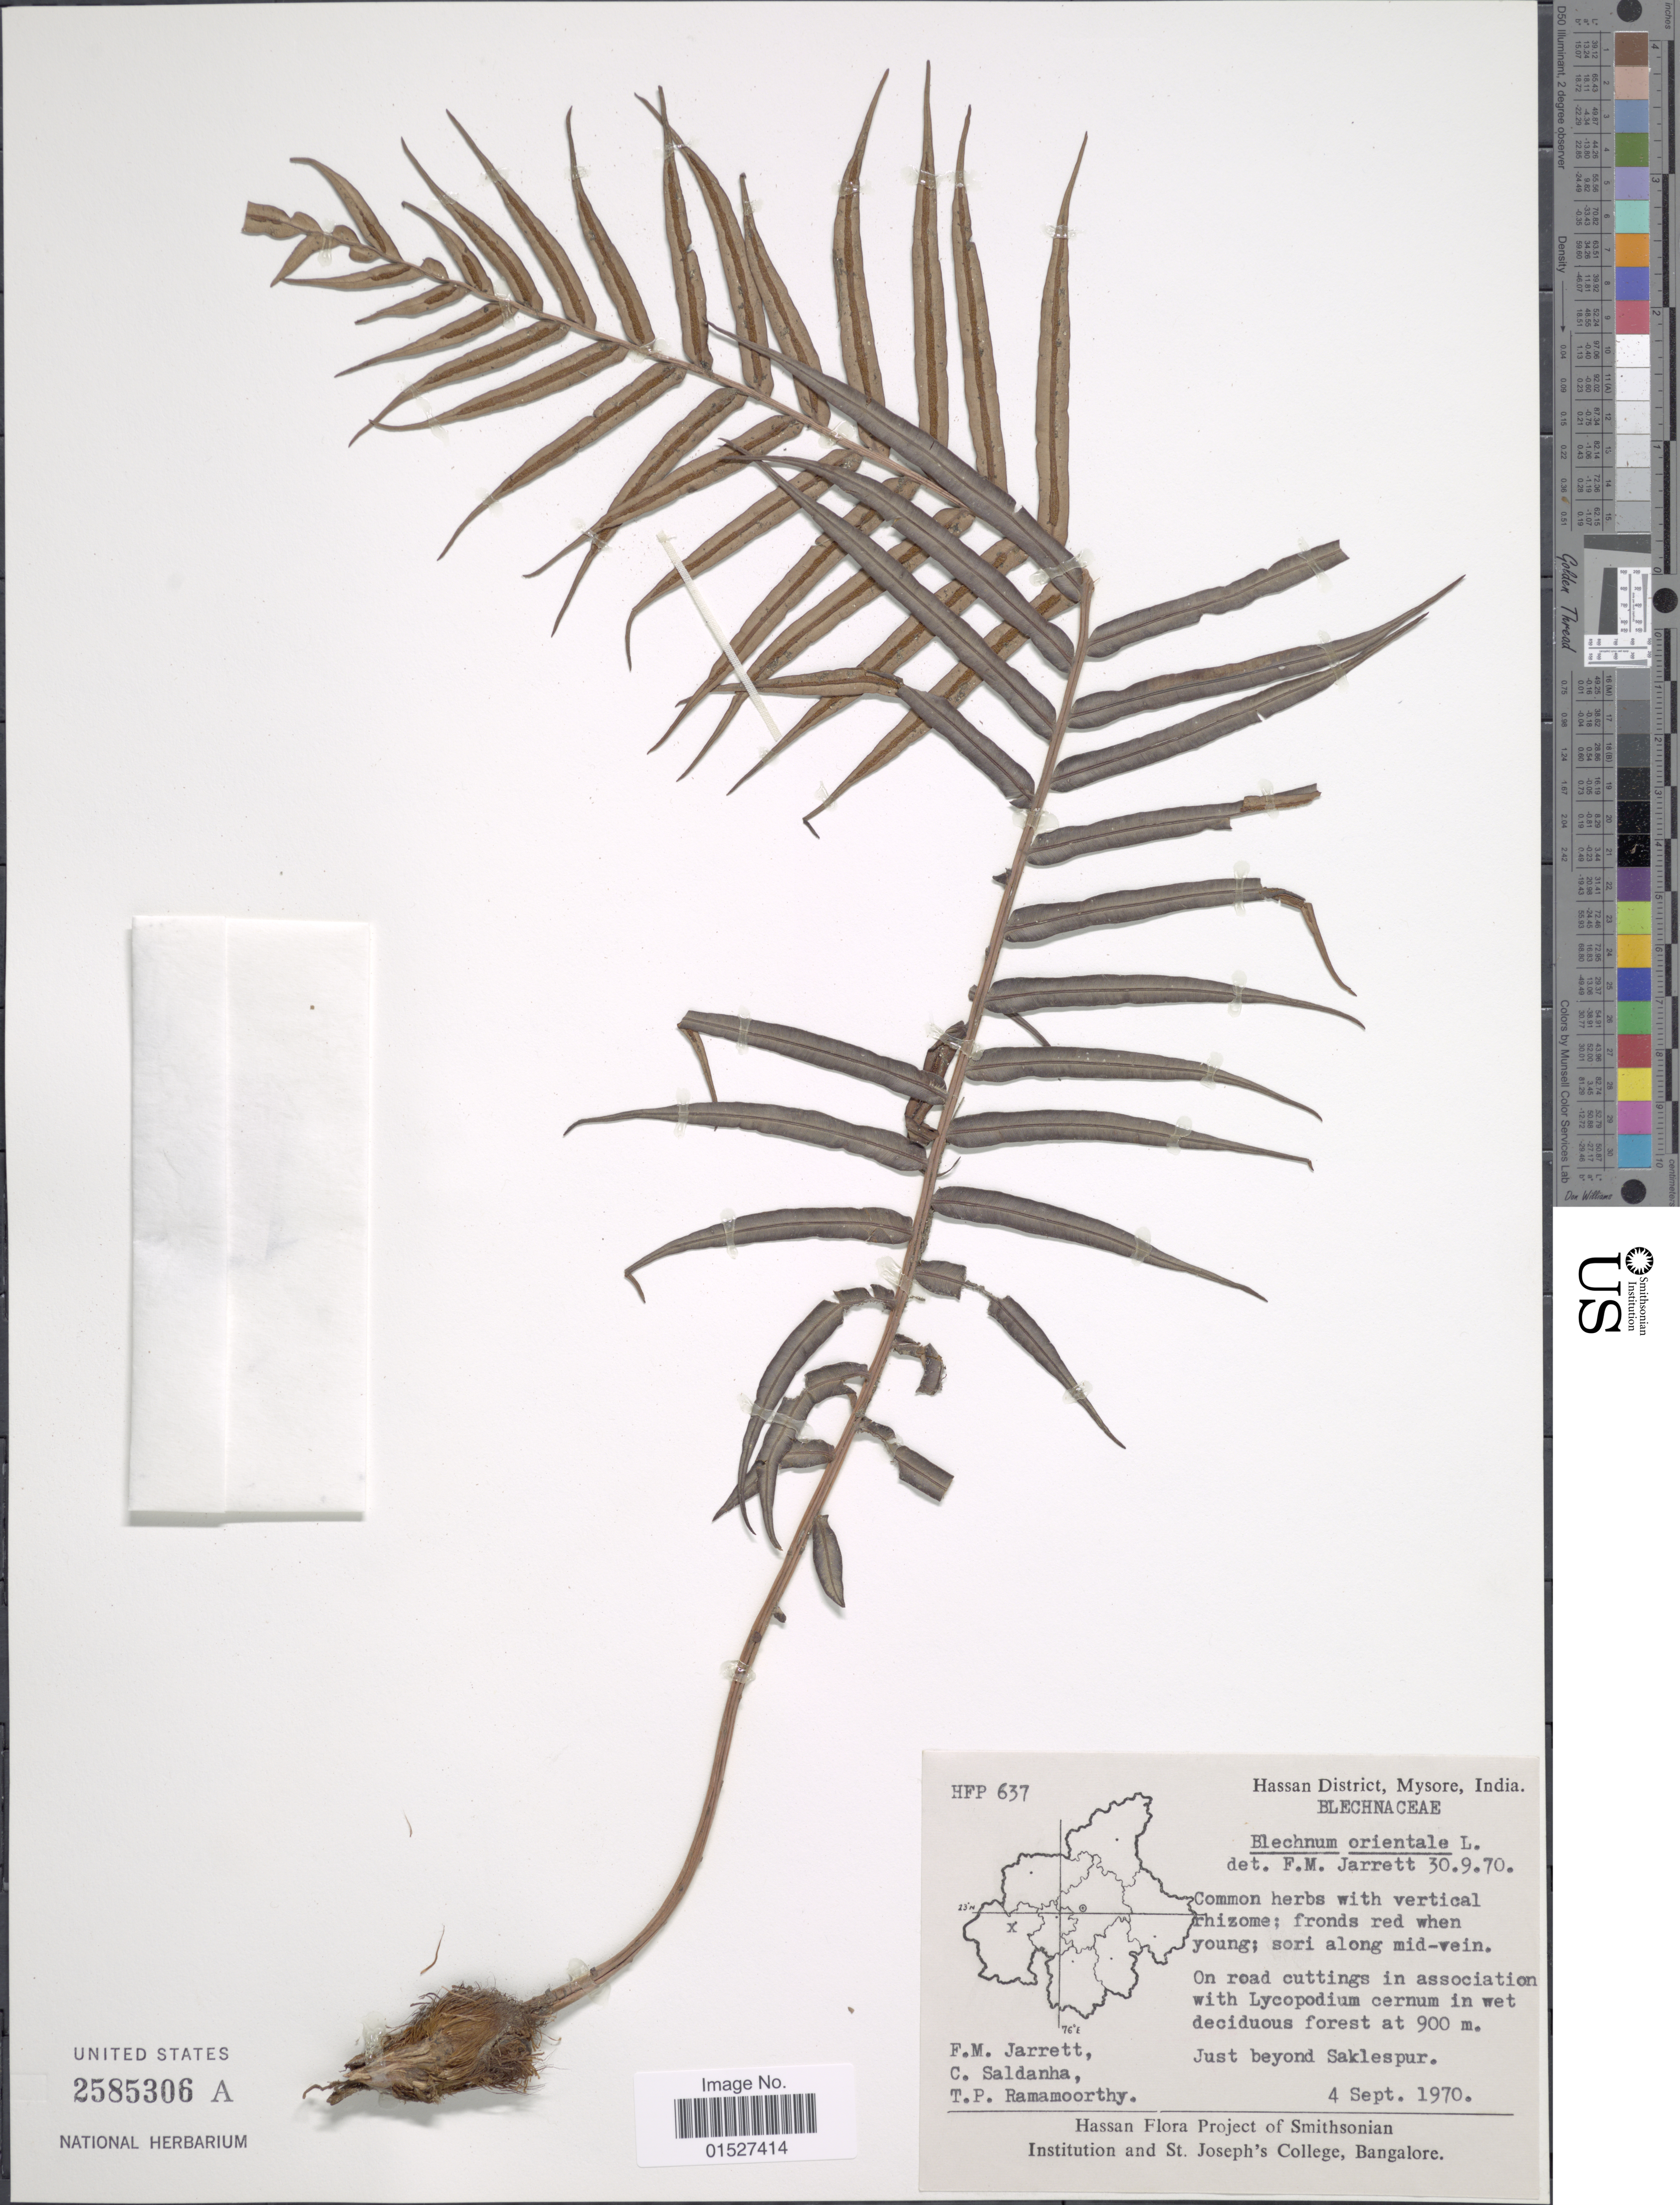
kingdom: Plantae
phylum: Tracheophyta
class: Polypodiopsida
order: Polypodiales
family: Blechnaceae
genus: Blechnum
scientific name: Blechnum orientale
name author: L.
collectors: F. M. Jarrett, C. Saldanha & T. P. Ramamoorthy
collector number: HFP 637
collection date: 1970-09-04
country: India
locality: Hassan District, Mysore. Just beyond Saklespur.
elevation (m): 900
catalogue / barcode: US 2585306A